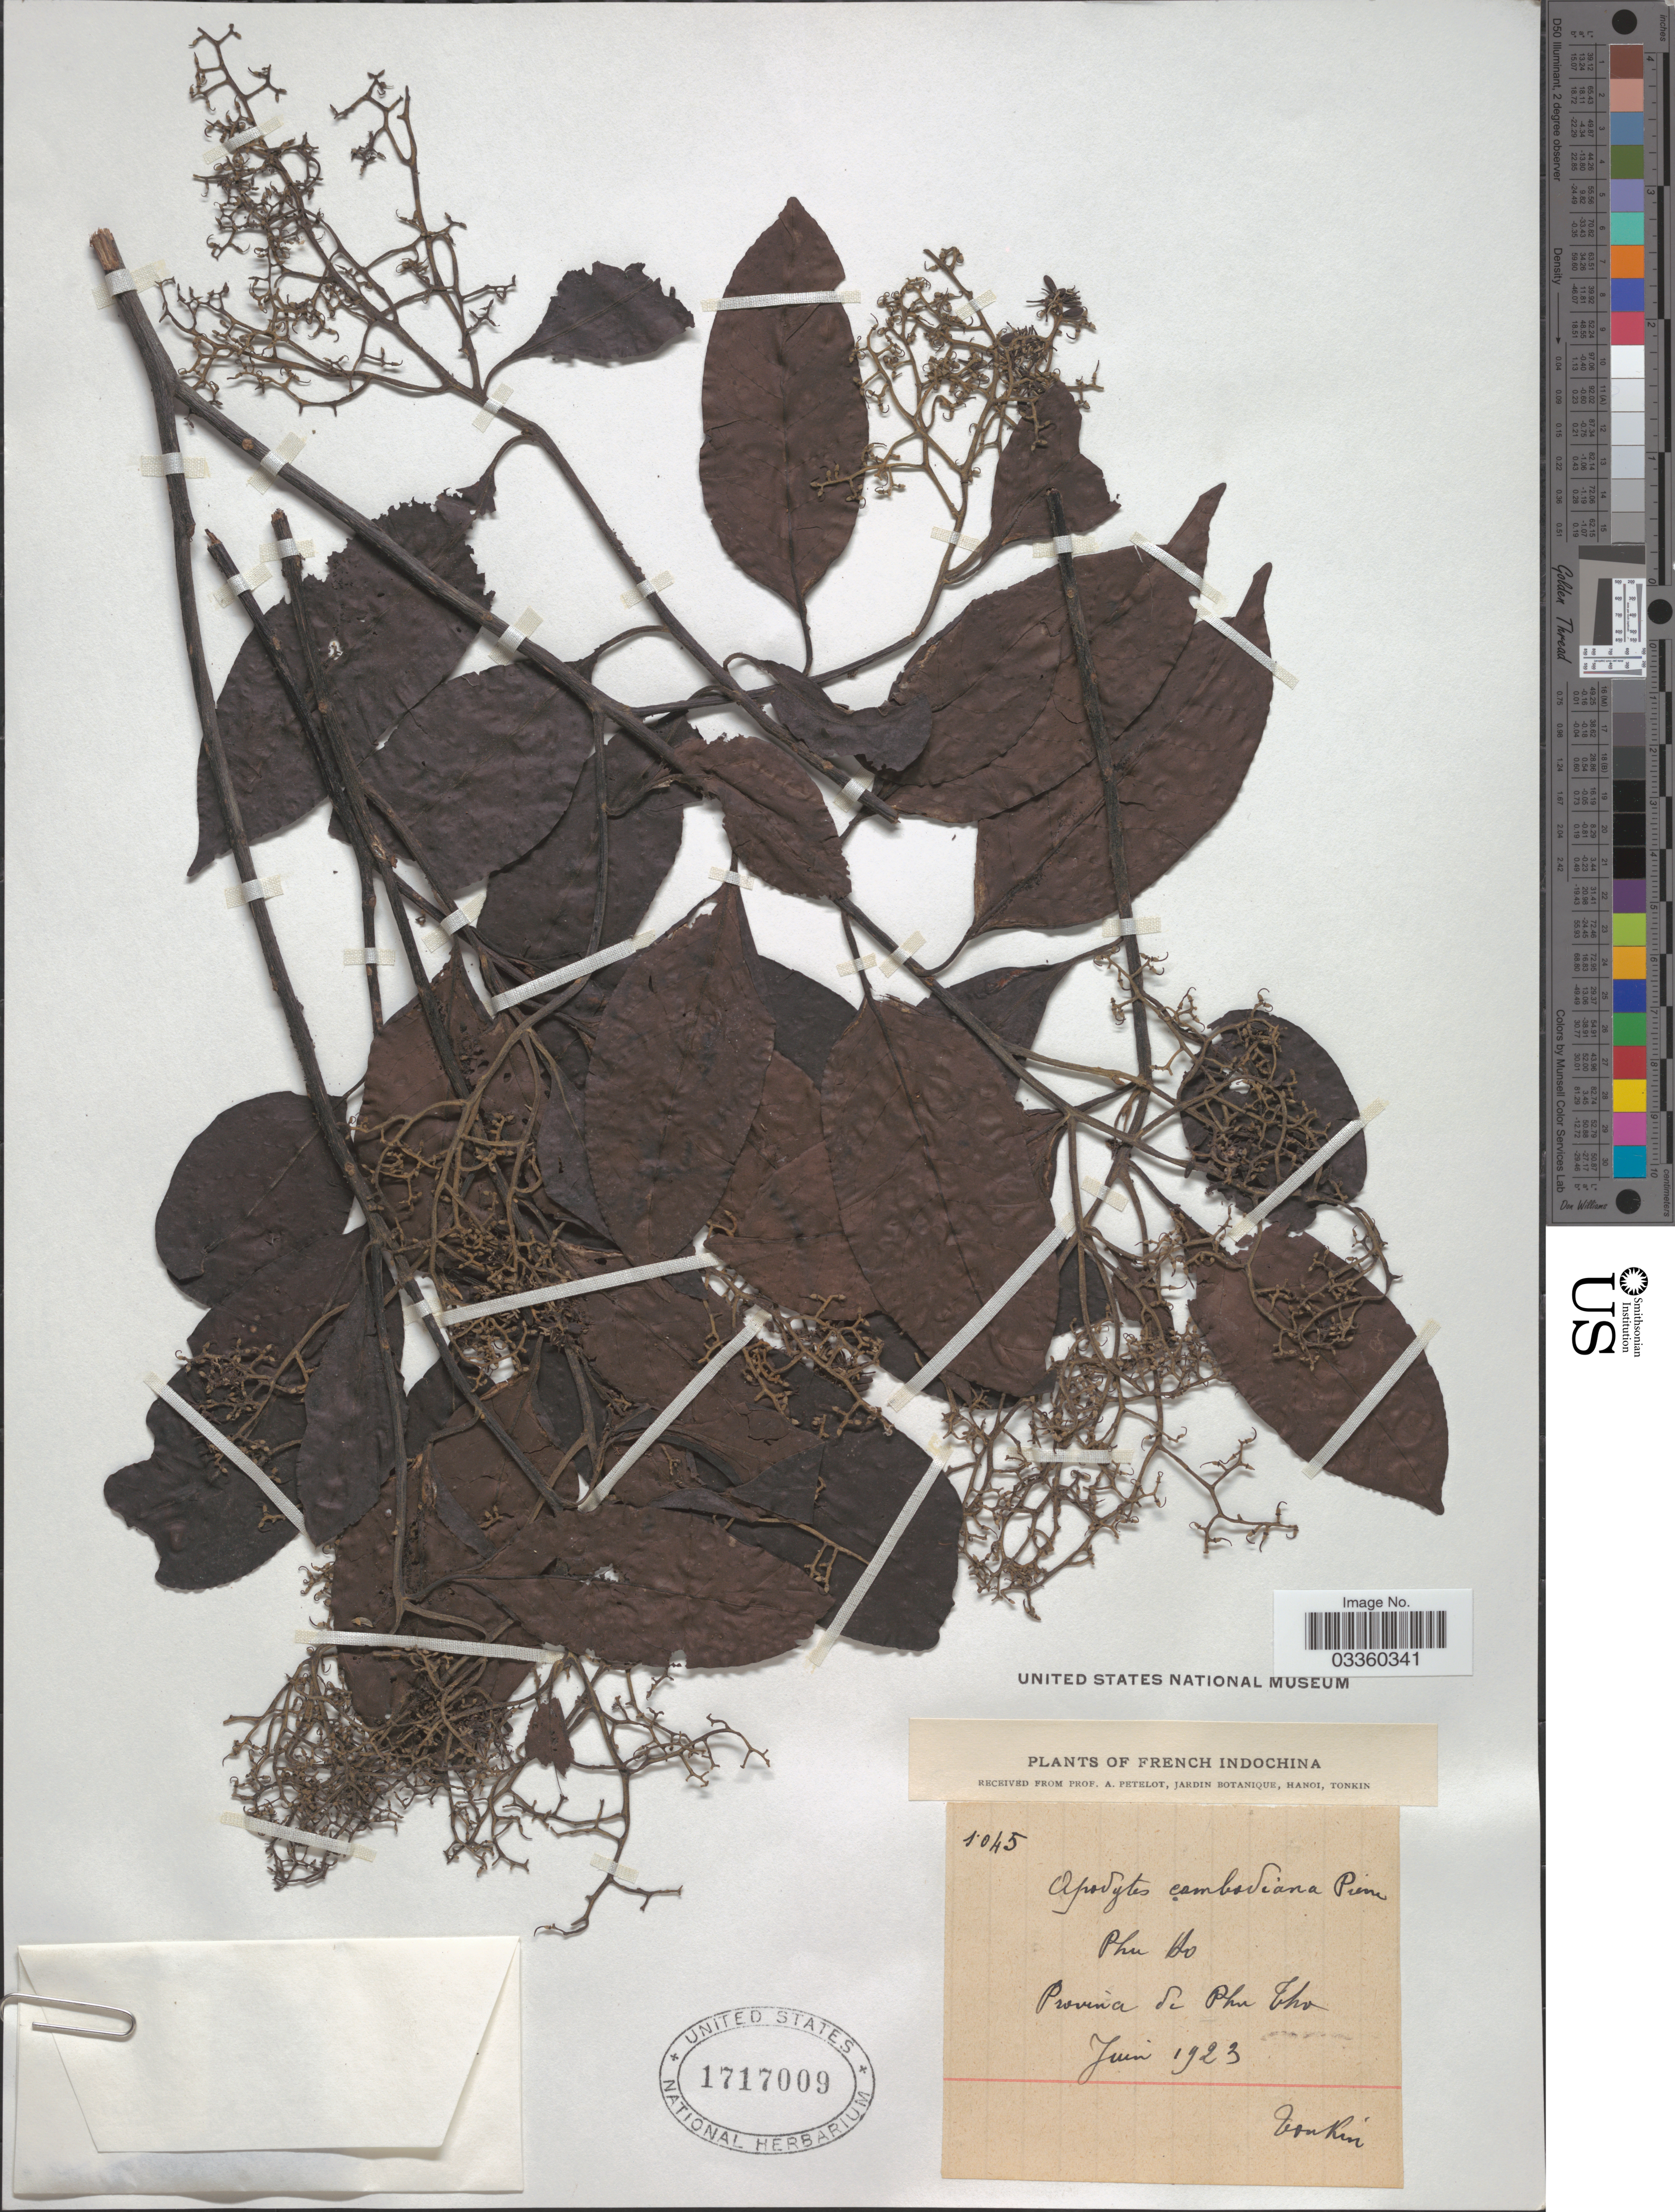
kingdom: Plantae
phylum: Tracheophyta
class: Magnoliopsida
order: Metteniusales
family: Metteniusaceae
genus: Apodytes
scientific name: Apodytes dimidiata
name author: E. Mey. ex Arn.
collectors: A. Petelot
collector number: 1045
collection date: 1923-06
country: Vietnam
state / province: Phu Tho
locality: French Indochina. Phu Ho.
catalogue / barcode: US 1717009